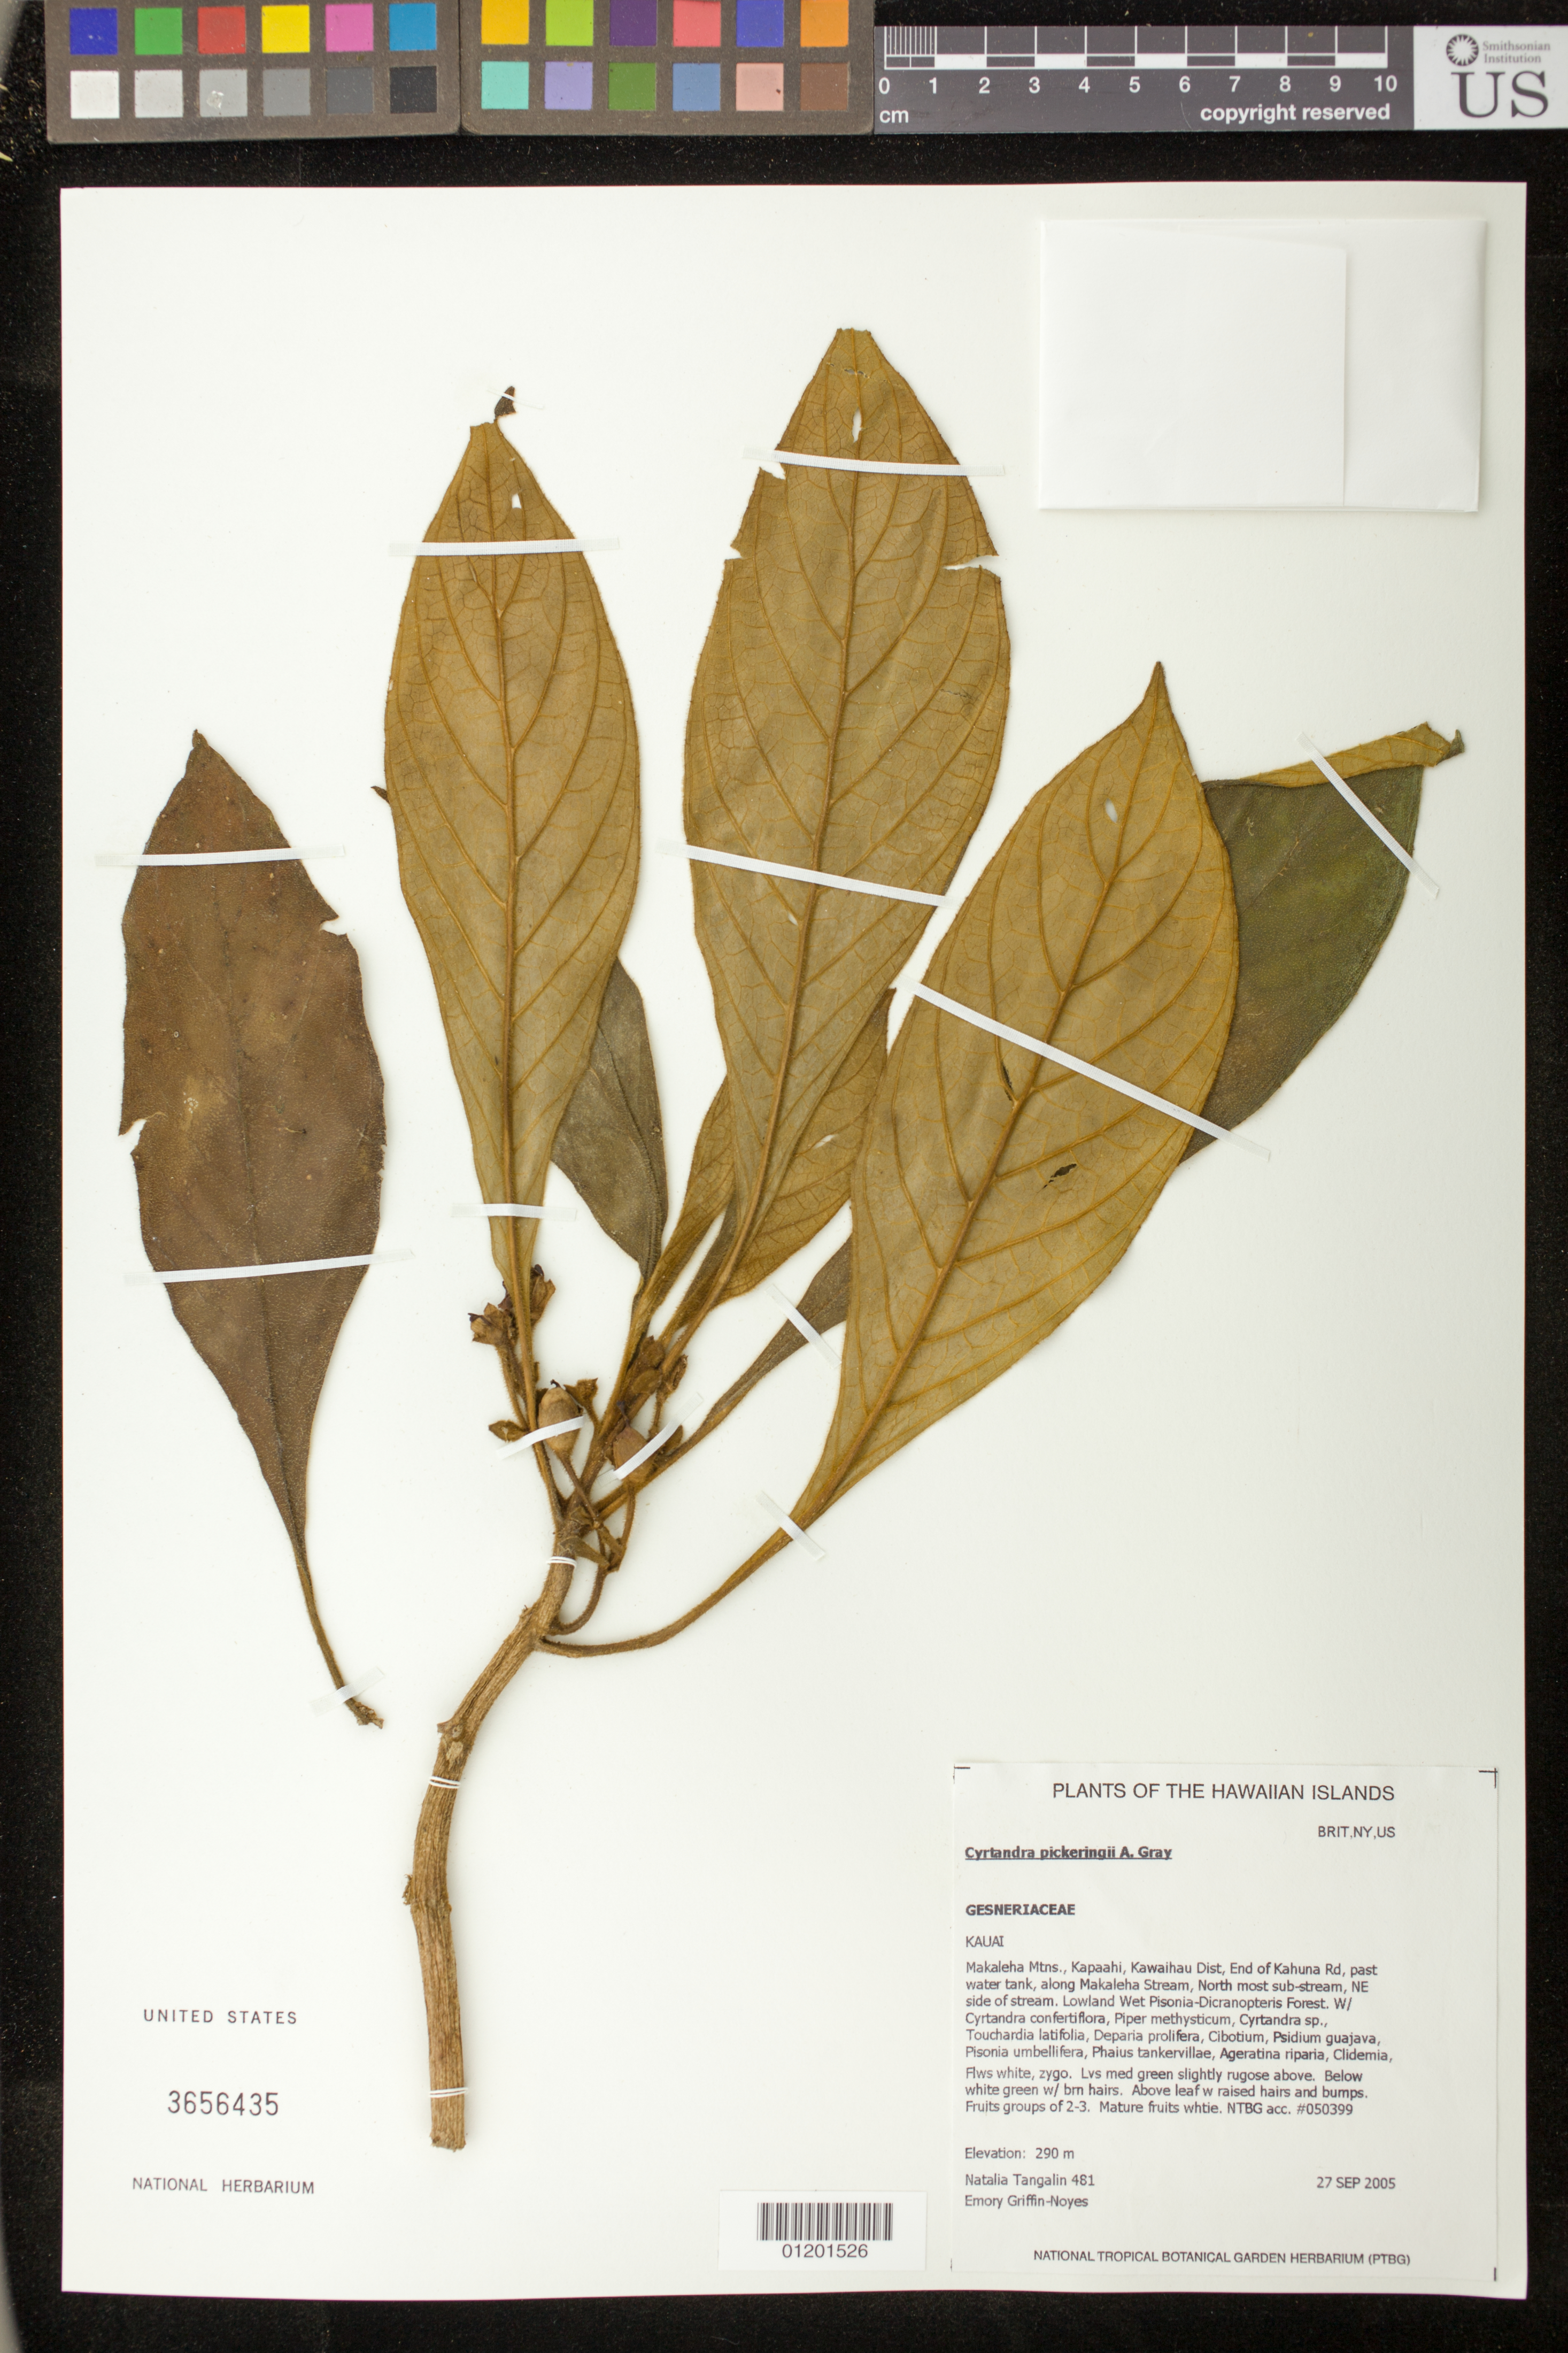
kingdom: Plantae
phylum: Tracheophyta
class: Magnoliopsida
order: Lamiales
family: Gesneriaceae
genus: Cyrtandra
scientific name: Cyrtandra pickeringii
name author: A. Gray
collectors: N. Tangalin & E. Griffin-Noyes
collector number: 481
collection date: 2005-09-27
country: United States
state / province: Hawaii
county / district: Kauai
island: Kaua'i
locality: Kawaihau District, Makeleha Mts., Kapaahi, end of Kahuna Road, past water tank, along Makaleha Stream, N most sub-stream, NE side of stream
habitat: Lowland wet forest.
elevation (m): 290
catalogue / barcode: US 3656435